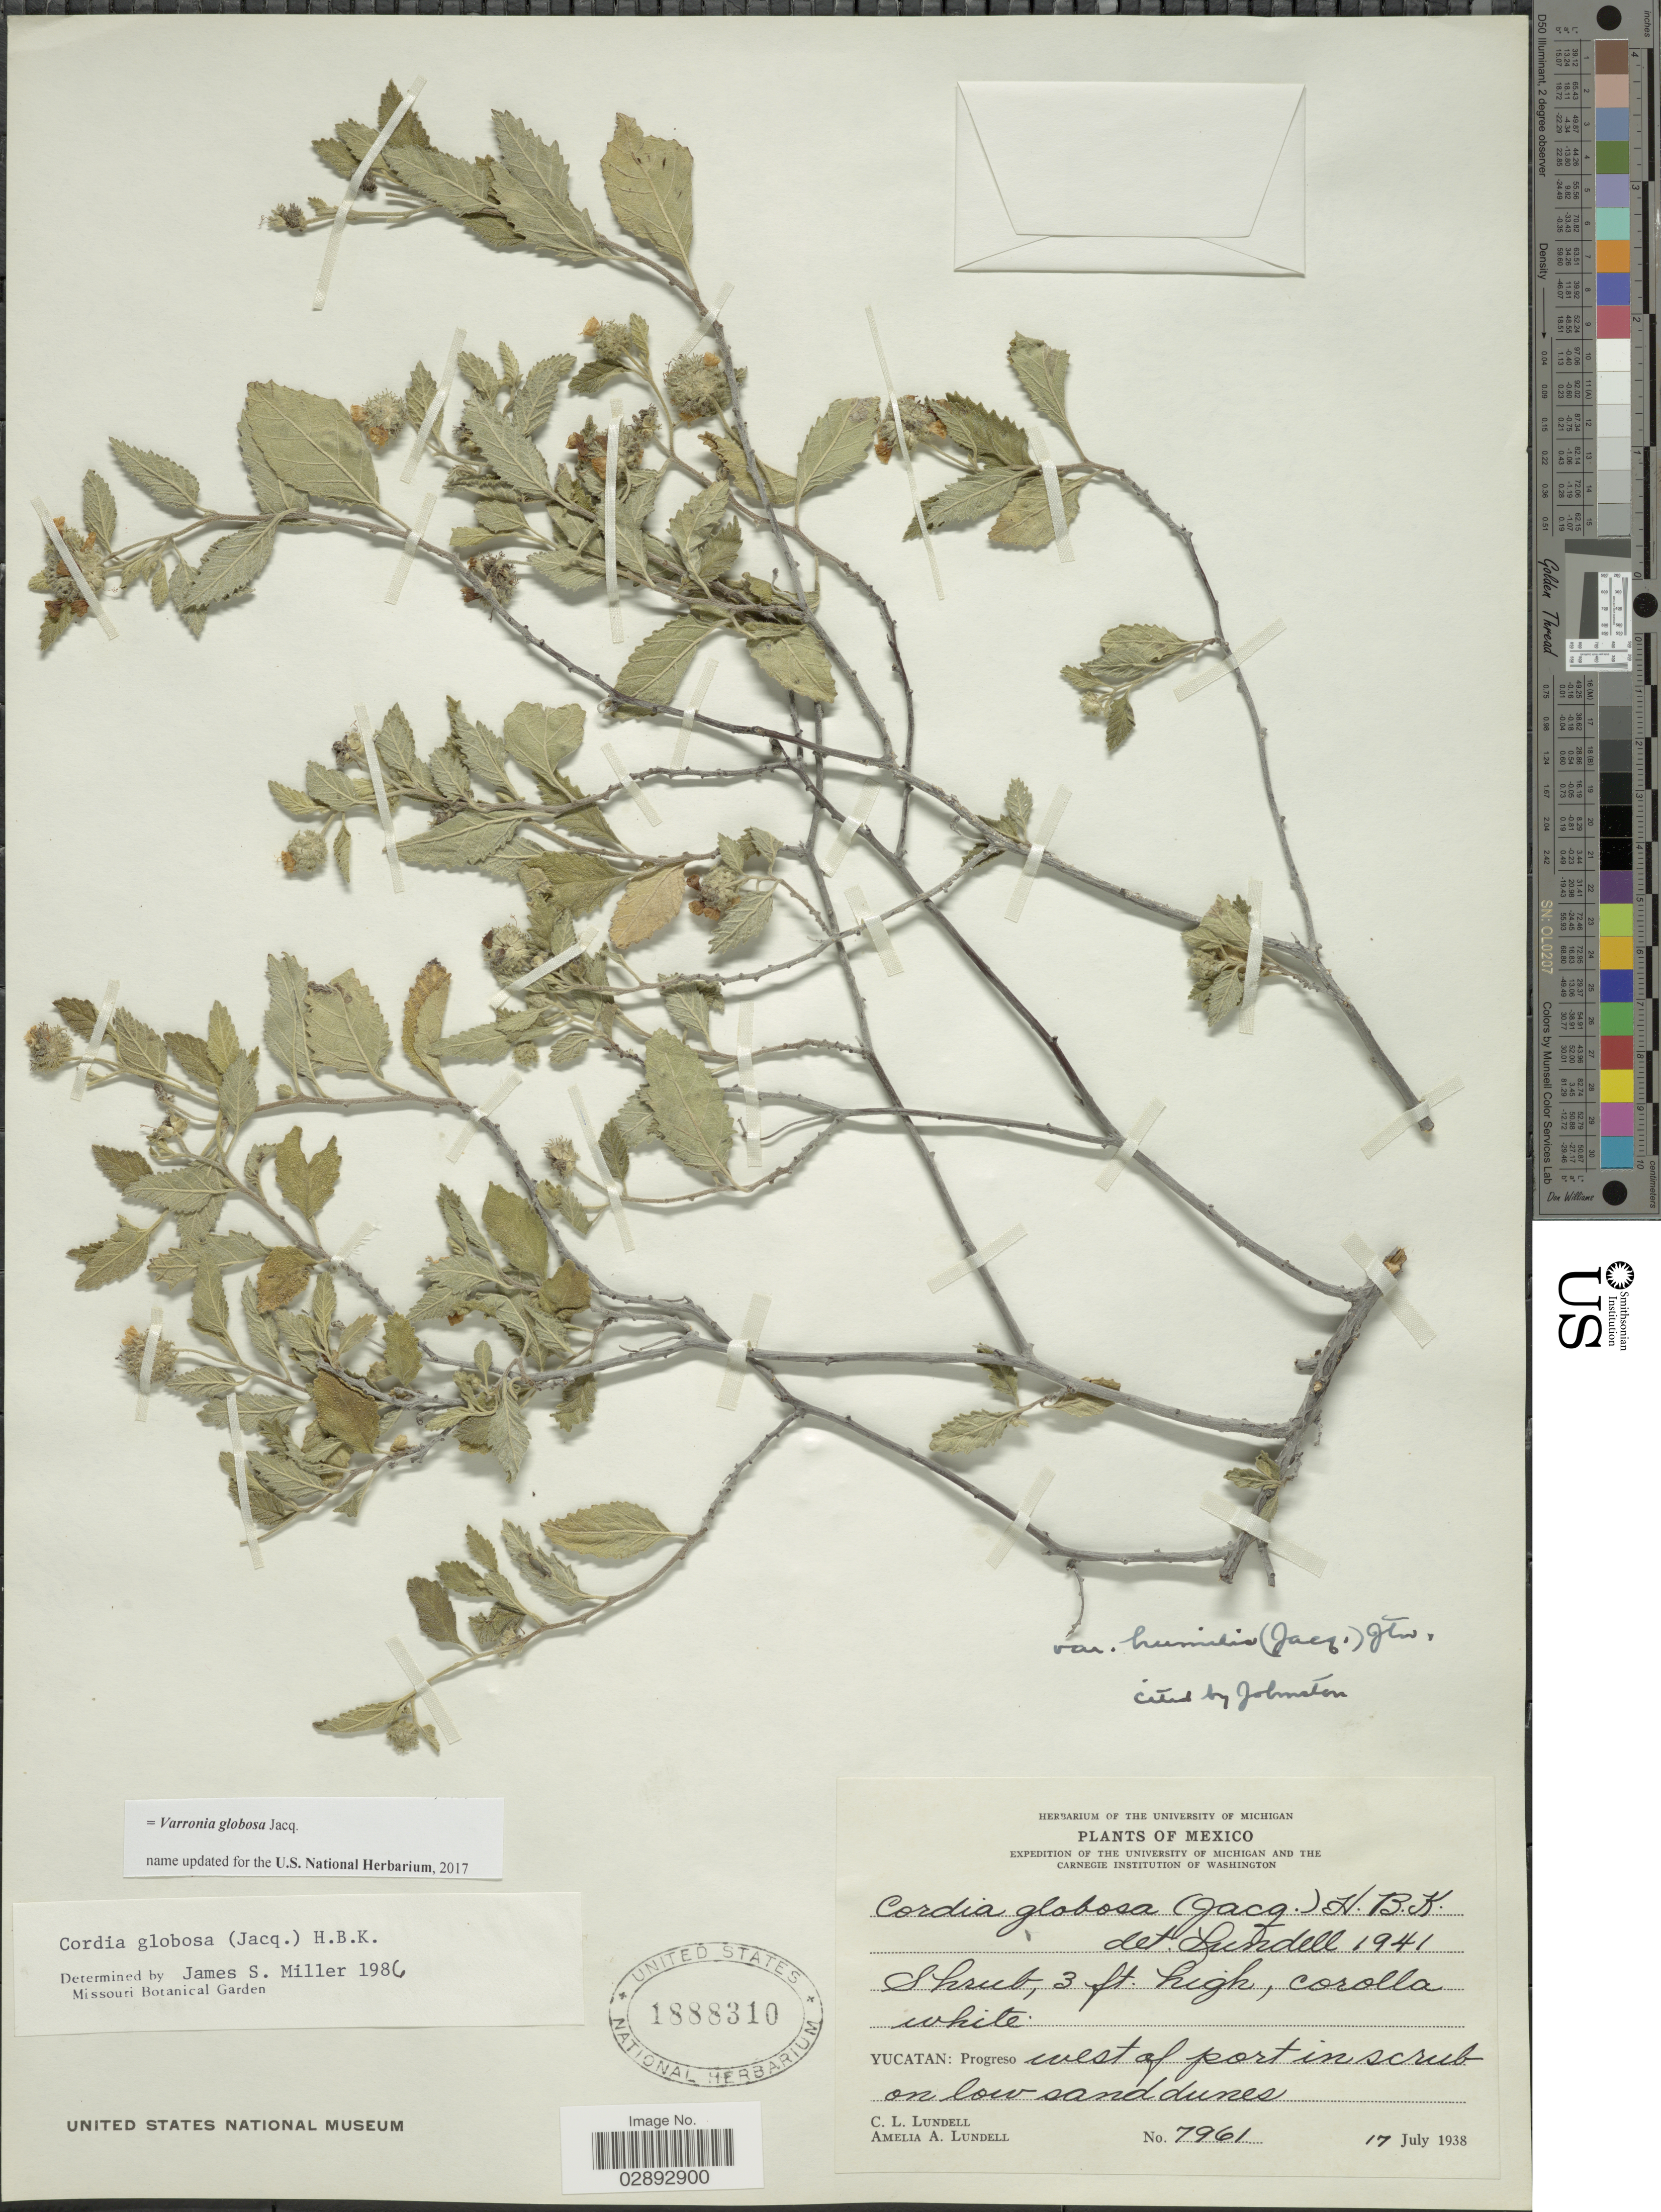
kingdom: Plantae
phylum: Tracheophyta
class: Magnoliopsida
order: Boraginales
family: Cordiaceae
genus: Varronia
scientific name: Varronia globosa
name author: Jacq.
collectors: C. L. Lundell & A. A. Lundell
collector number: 7961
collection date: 1938-07-17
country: Mexico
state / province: Yucatán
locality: Progreso west of port in scrub on low sand dunes.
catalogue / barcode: US 1888310